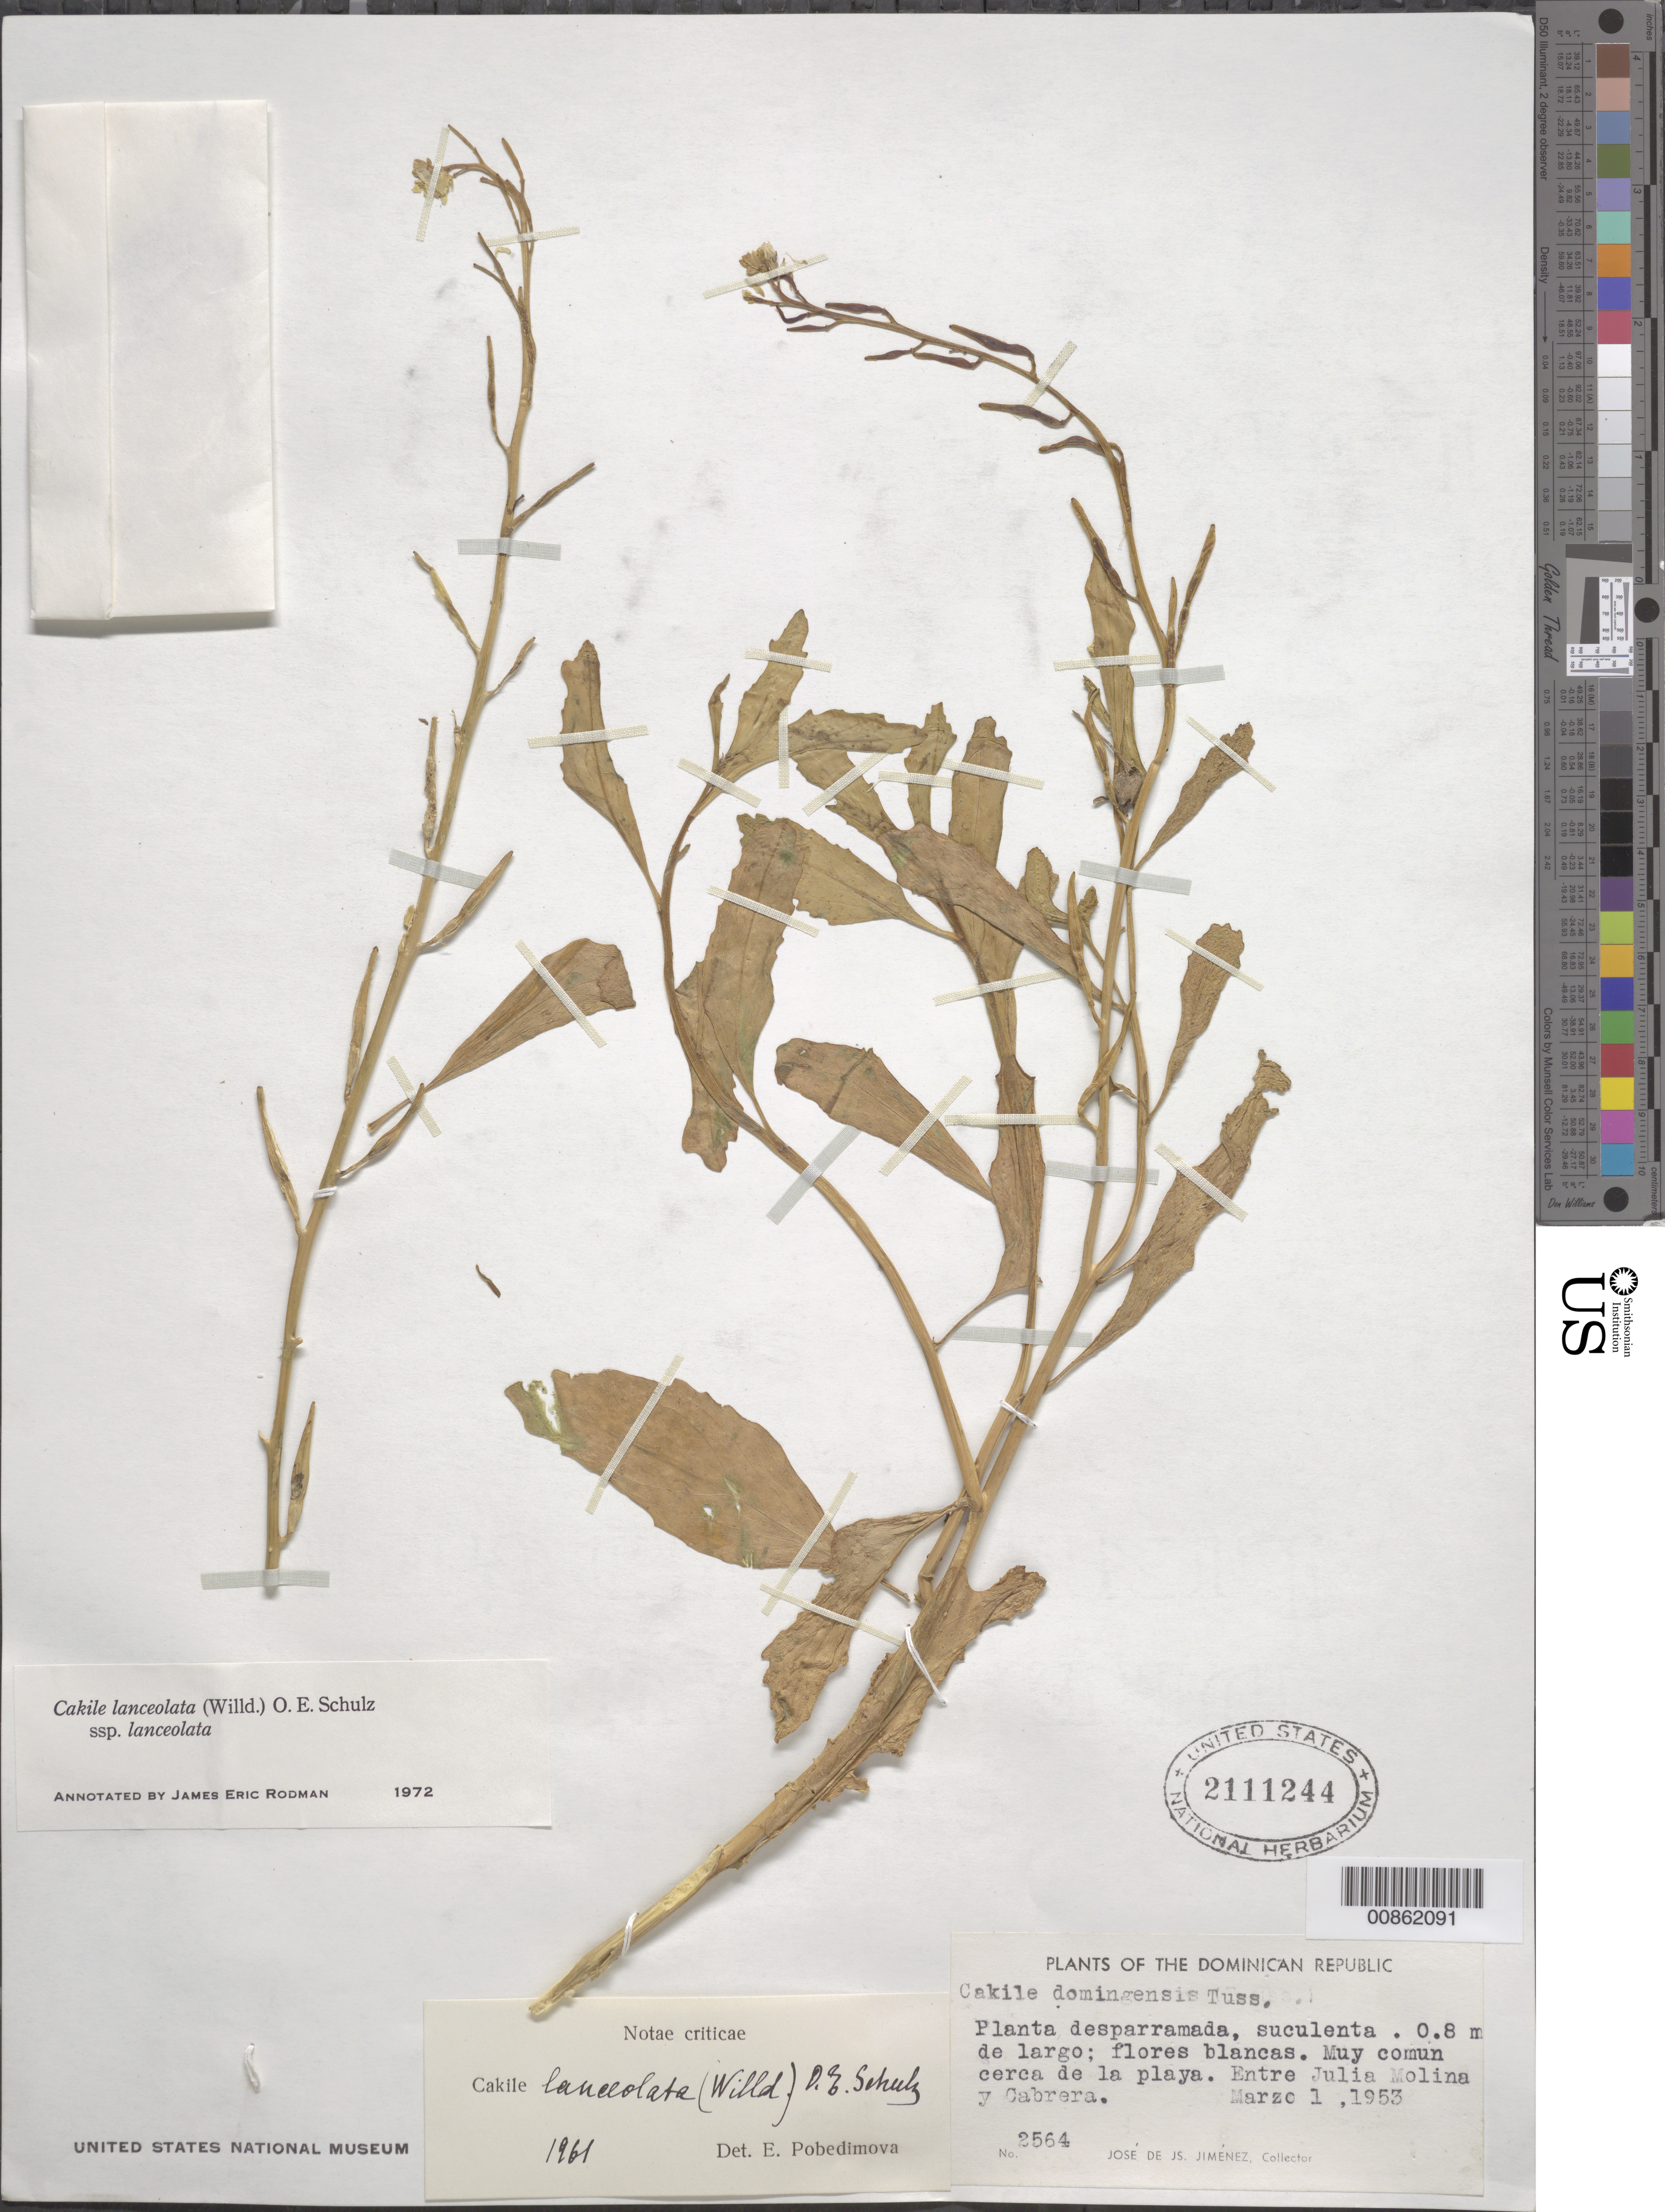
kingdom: Plantae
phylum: Tracheophyta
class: Magnoliopsida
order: Brassicales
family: Brassicaceae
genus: Cakile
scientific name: Cakile lanceolata subsp. lanceolata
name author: (Willd.) O.E. Schulz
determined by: Rodman, J. E.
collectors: J. J. Jiménez Almonte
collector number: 2564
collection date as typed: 01 Mar 1953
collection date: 1953-03-01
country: Dominican Republic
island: Hispaniola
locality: Entre Julia Molina y Cabrera.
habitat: Cerca de la playa.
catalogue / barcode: US 2111244